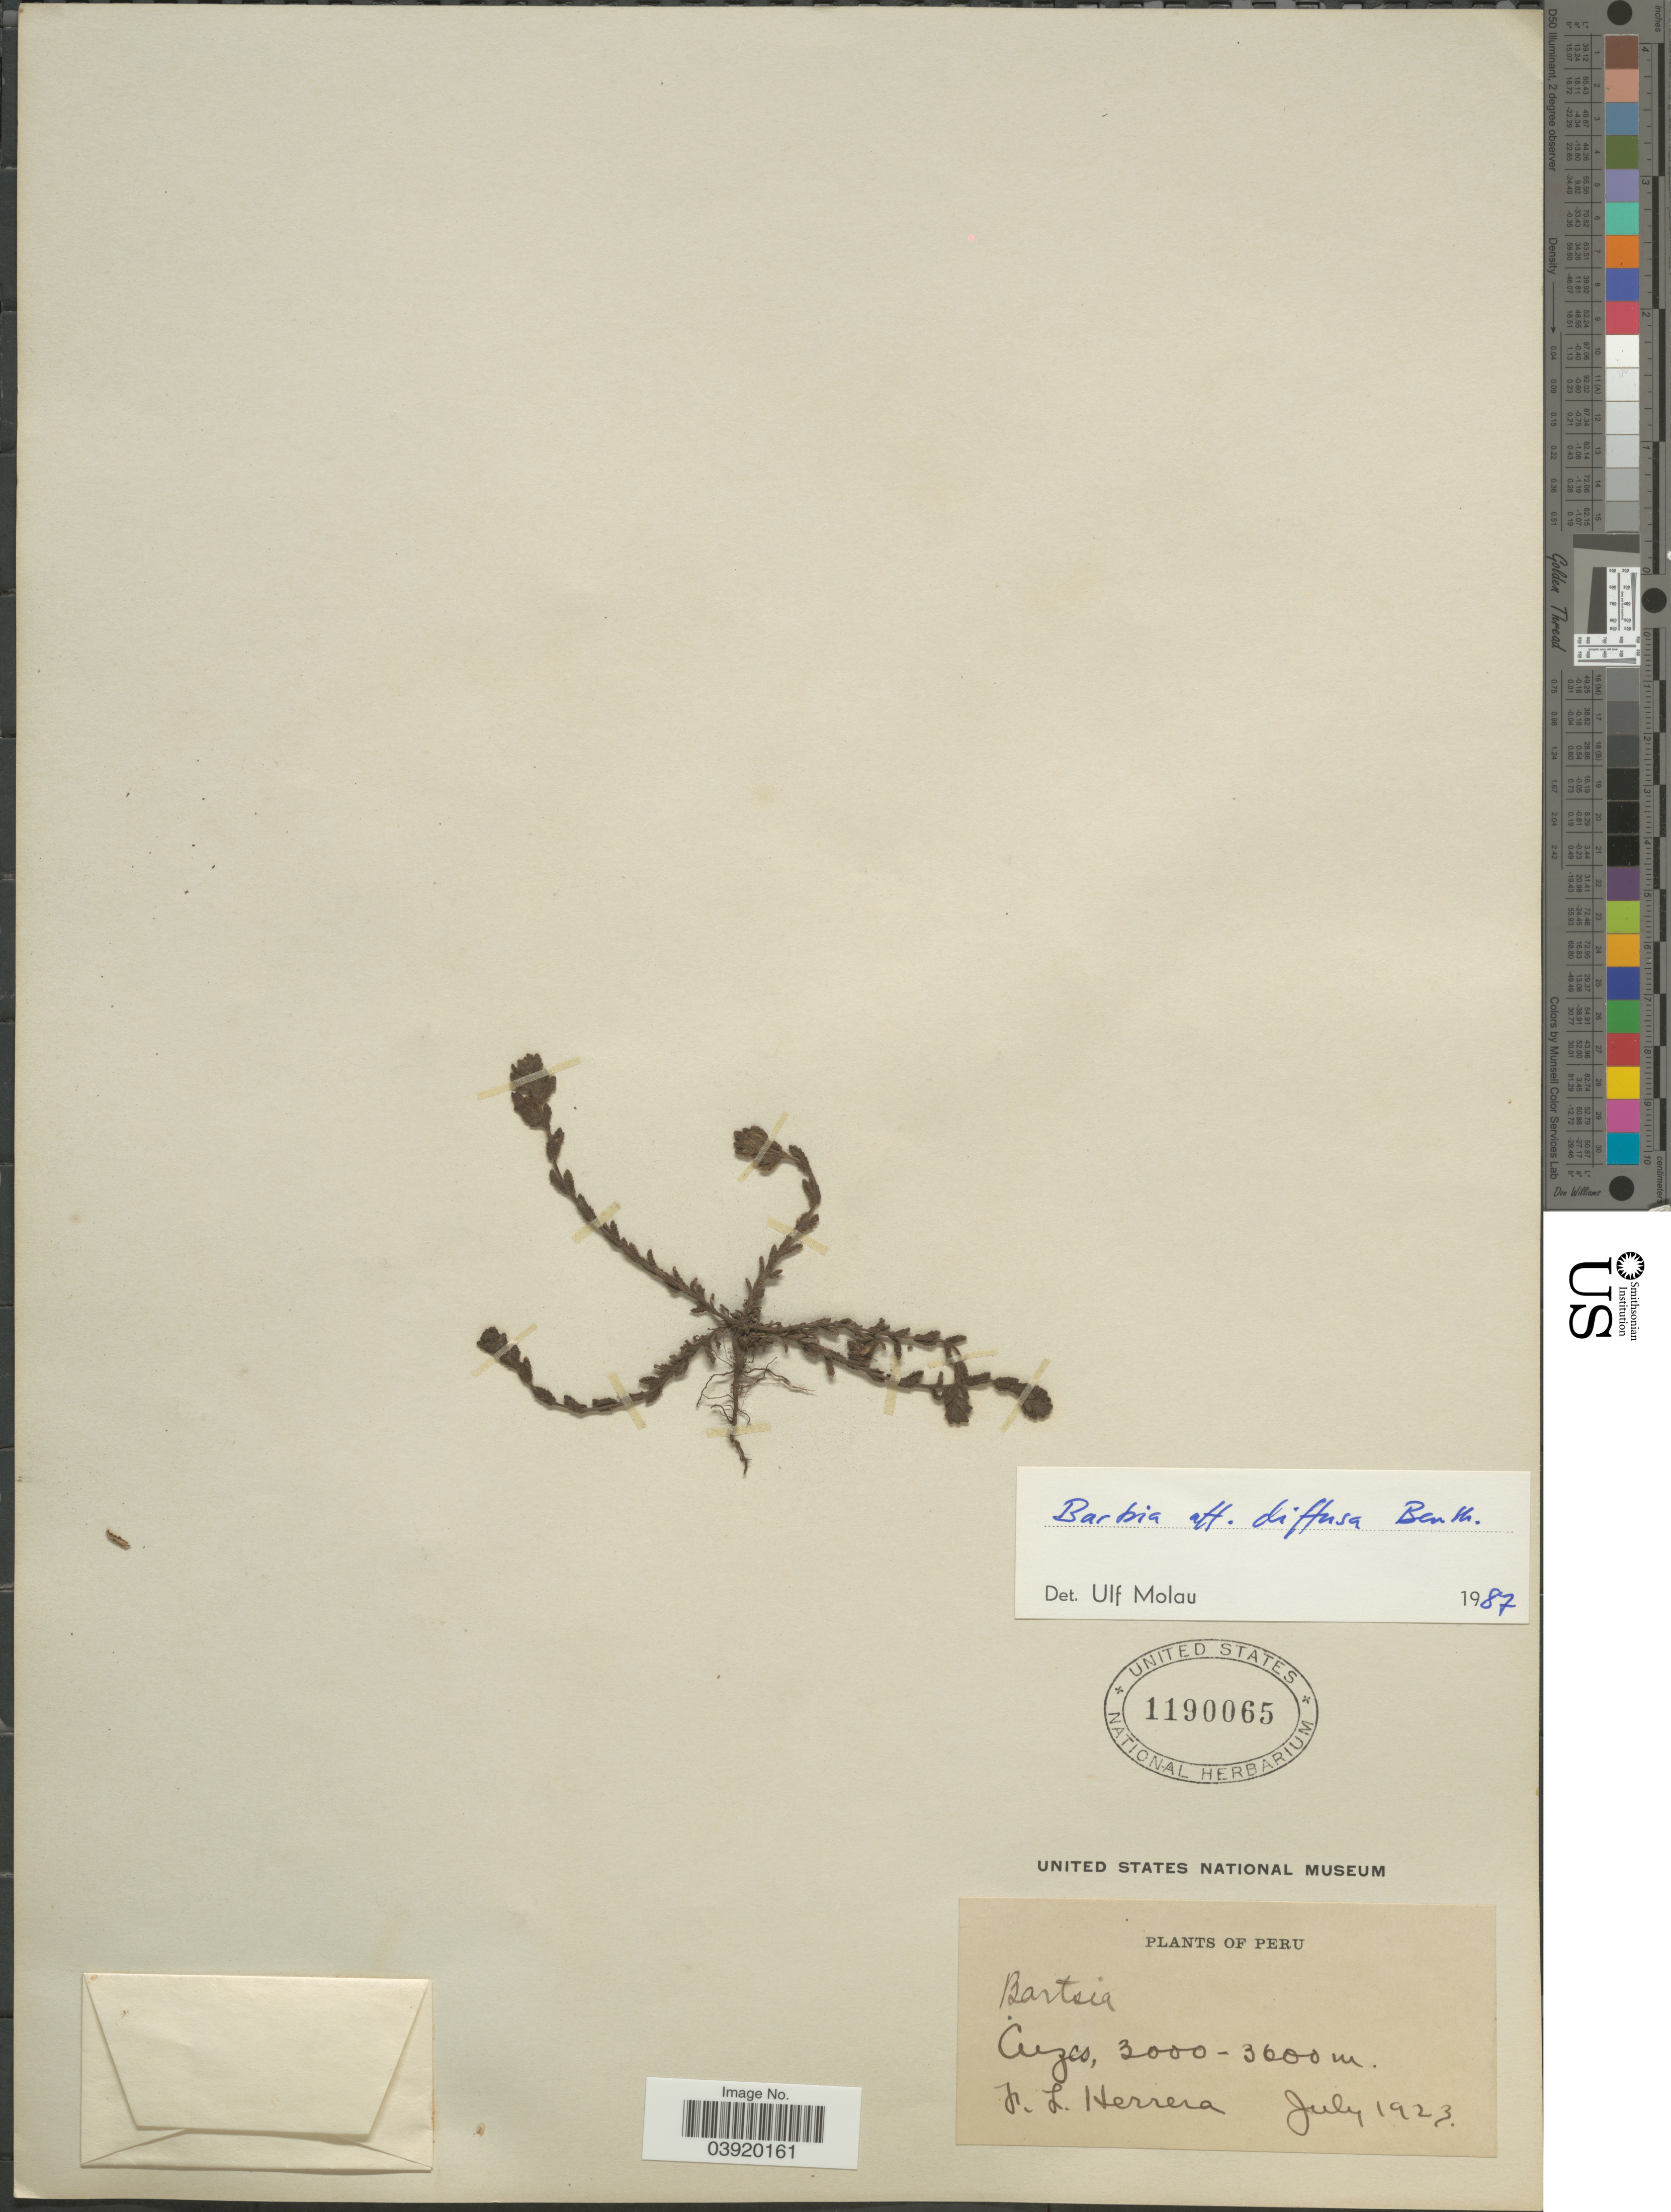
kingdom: Plantae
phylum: Tracheophyta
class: Magnoliopsida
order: Lamiales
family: Orobanchaceae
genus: Bartsia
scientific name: Bartsia diffusa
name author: Benth.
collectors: F. L. Herrera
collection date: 1923-07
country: Peru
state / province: Cusco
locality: Cuzco.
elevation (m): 3000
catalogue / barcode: US 1190065